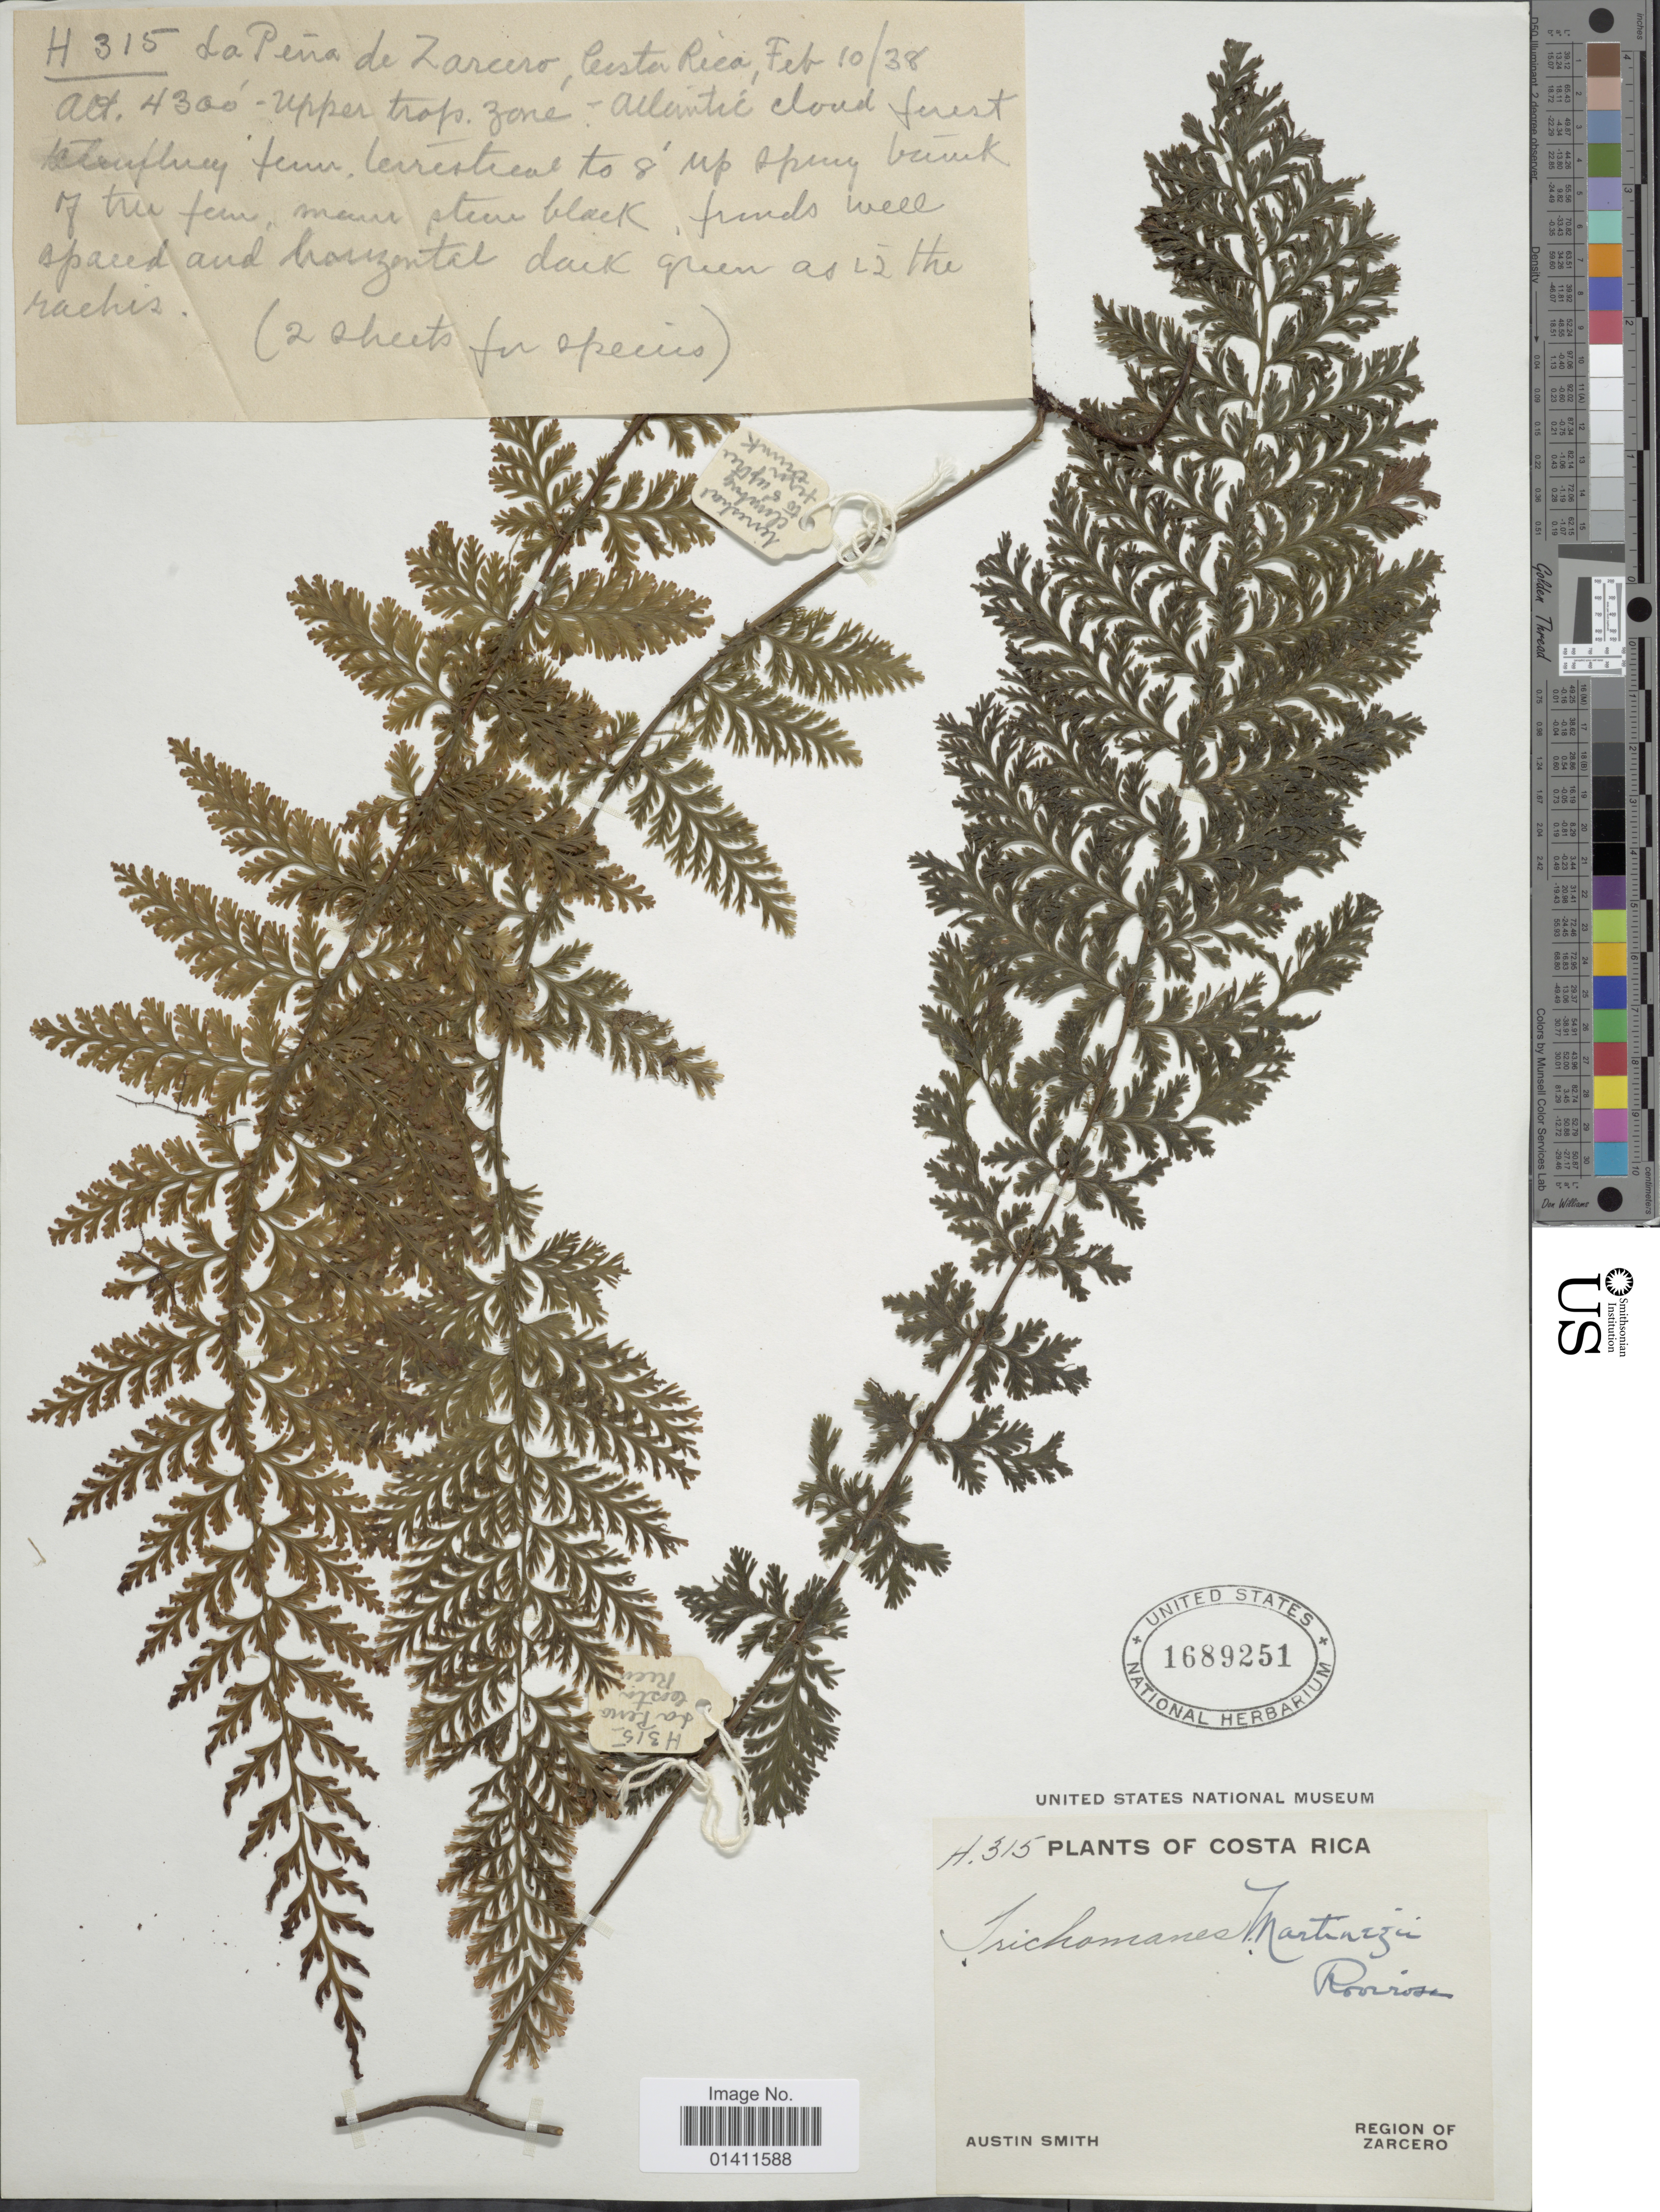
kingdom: Plantae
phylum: Tracheophyta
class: Polypodiopsida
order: Hymenophyllales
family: Hymenophyllaceae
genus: Vandenboschia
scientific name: Vandenboschia collariata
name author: (Bosch) Ebihara & K. Iwats.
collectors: Aust P. Smith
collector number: H315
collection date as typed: Transcribed d/m/y: 10/2/38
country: Costa Rica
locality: Region of Zarcero.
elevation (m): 1311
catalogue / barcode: US 1689251